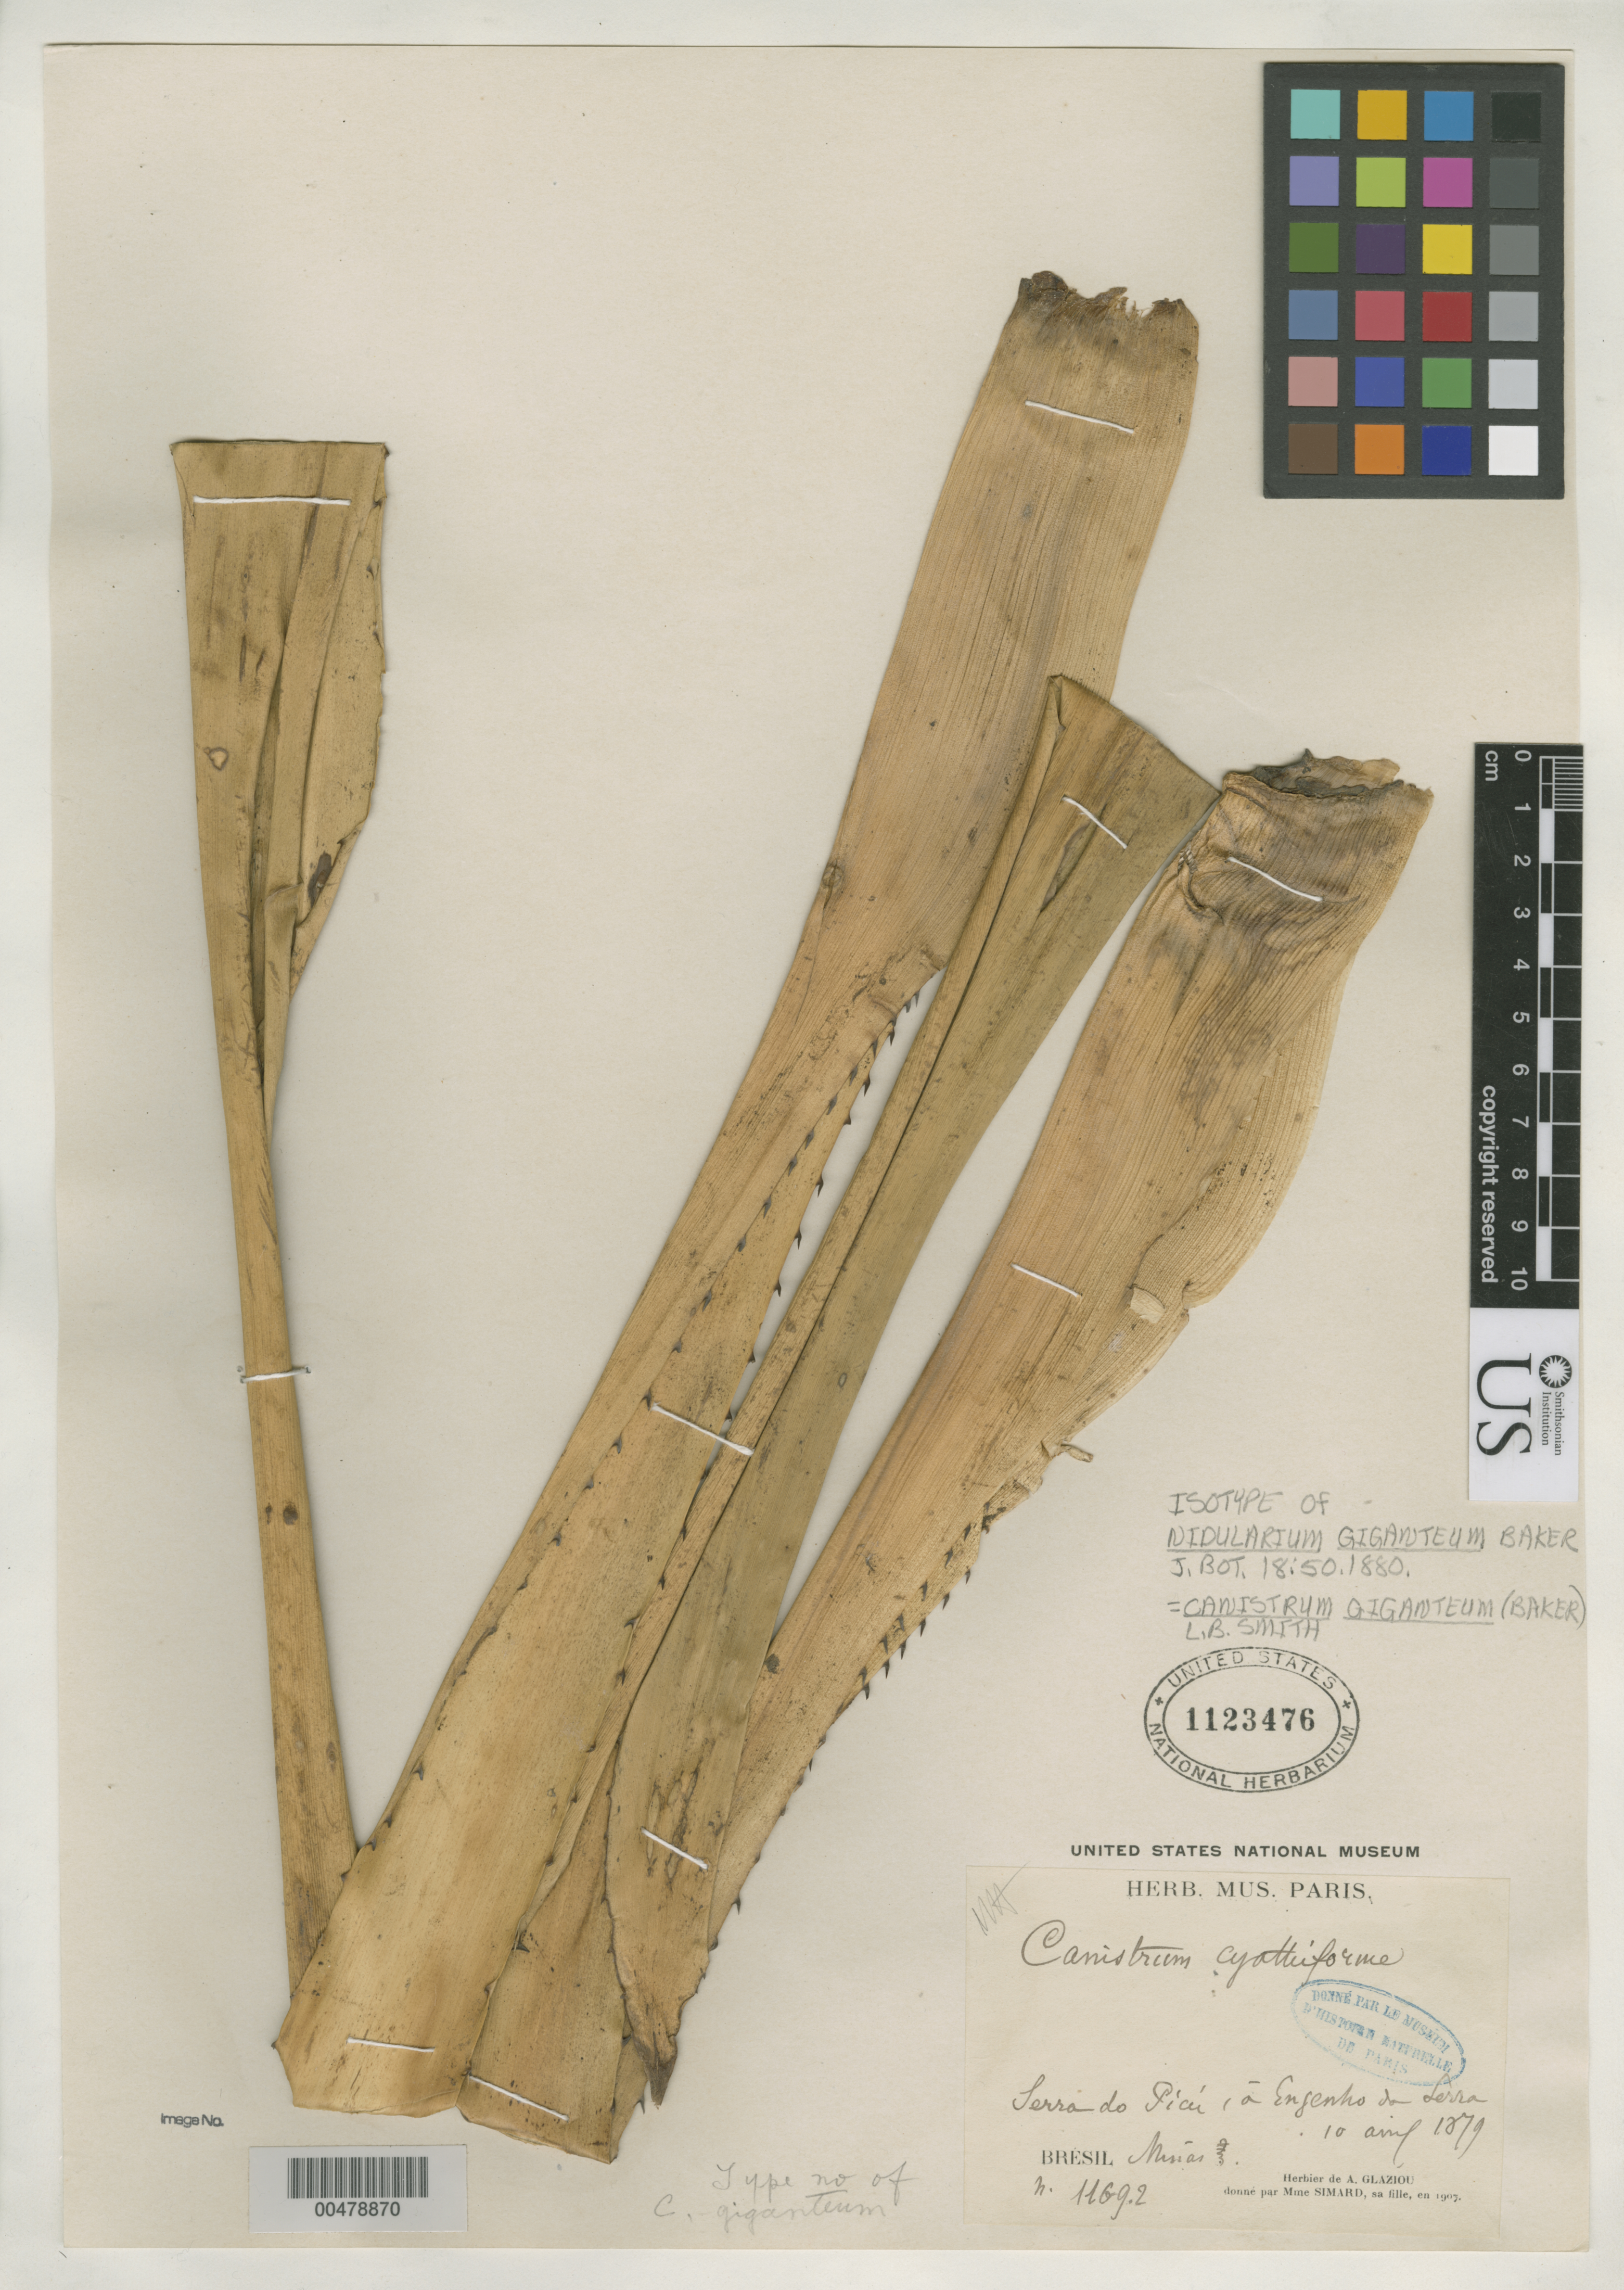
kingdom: Plantae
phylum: Tracheophyta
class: Liliopsida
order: Poales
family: Bromeliaceae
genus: Nidularium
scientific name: Nidularium giganteum Baker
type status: Isotype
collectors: A. F. M. Glaziou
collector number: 11692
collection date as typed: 10 Apr 1879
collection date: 1879-04-10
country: Brazil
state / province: Minas Gerais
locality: Serro do Picu, a Enzenho do Serra.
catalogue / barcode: US 1123476